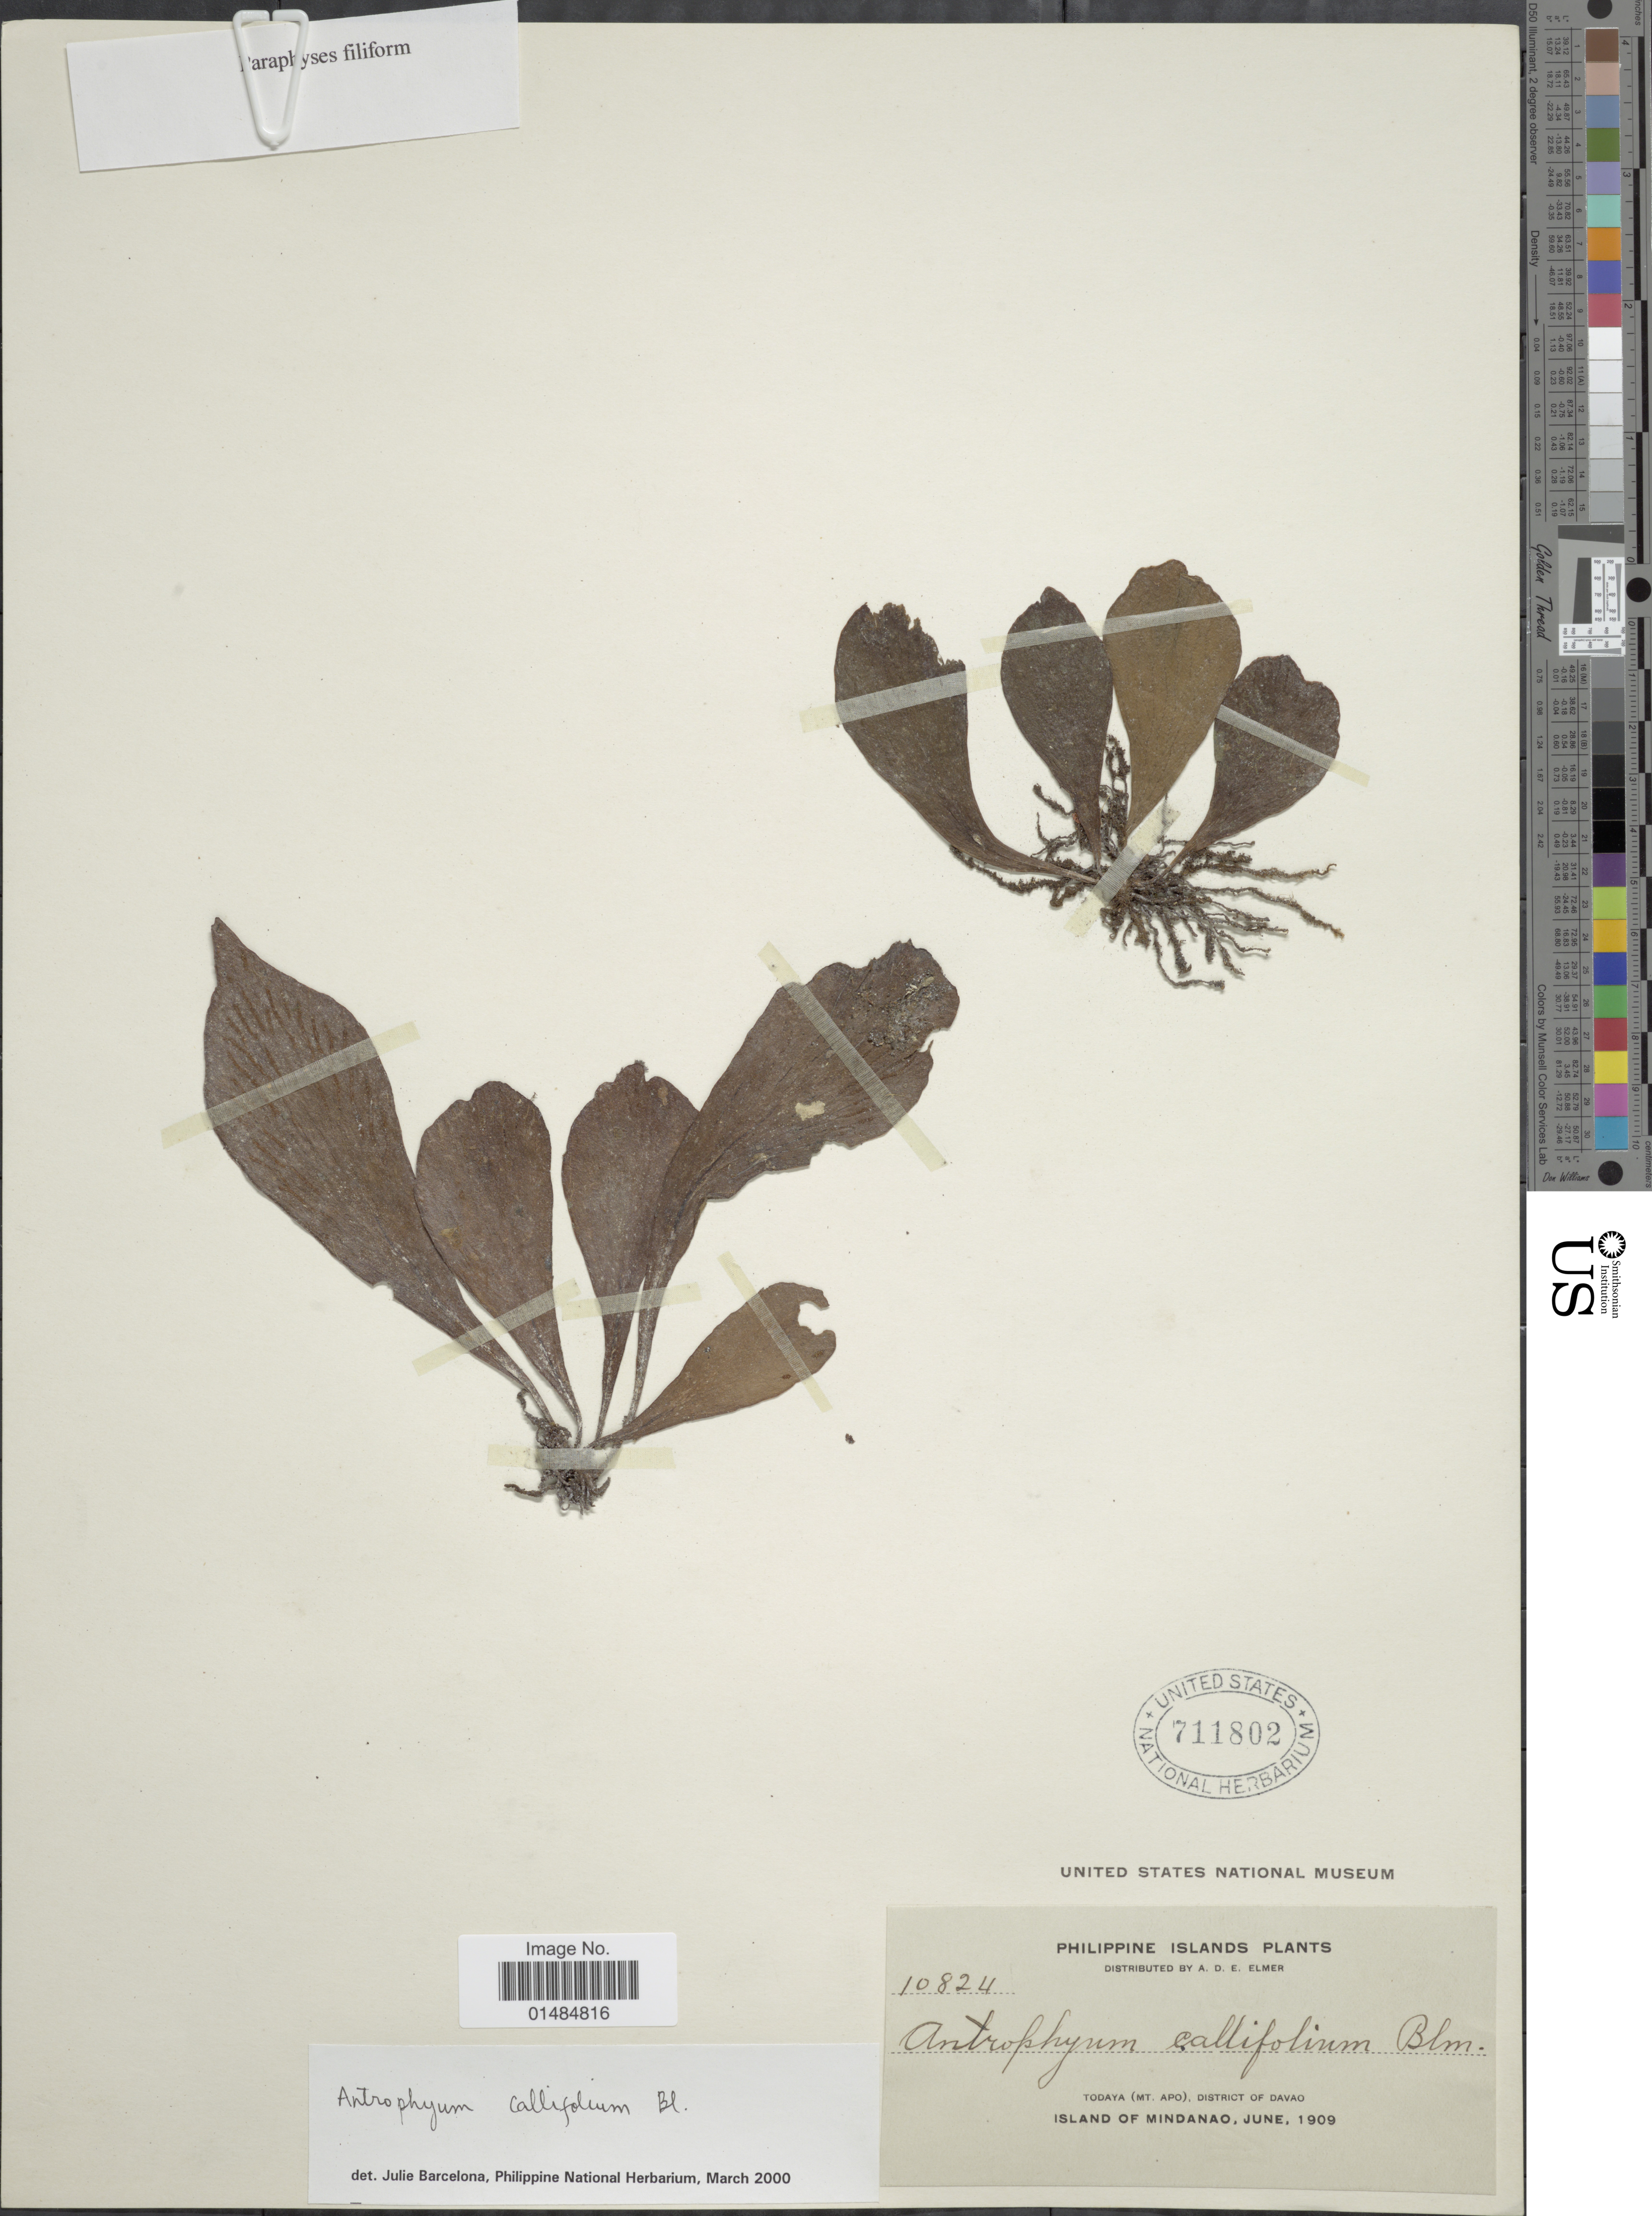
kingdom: Plantae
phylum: Tracheophyta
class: Polypodiopsida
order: Polypodiales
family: Pteridaceae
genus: Antrophyum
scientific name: Antrophyum callifolium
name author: Blume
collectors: A. D. E. Elmer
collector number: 10824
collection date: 1909-06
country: Philippines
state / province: Davao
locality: Todaya (Mt. Apo), District of Davao, Island of Mindanao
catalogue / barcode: US 711802